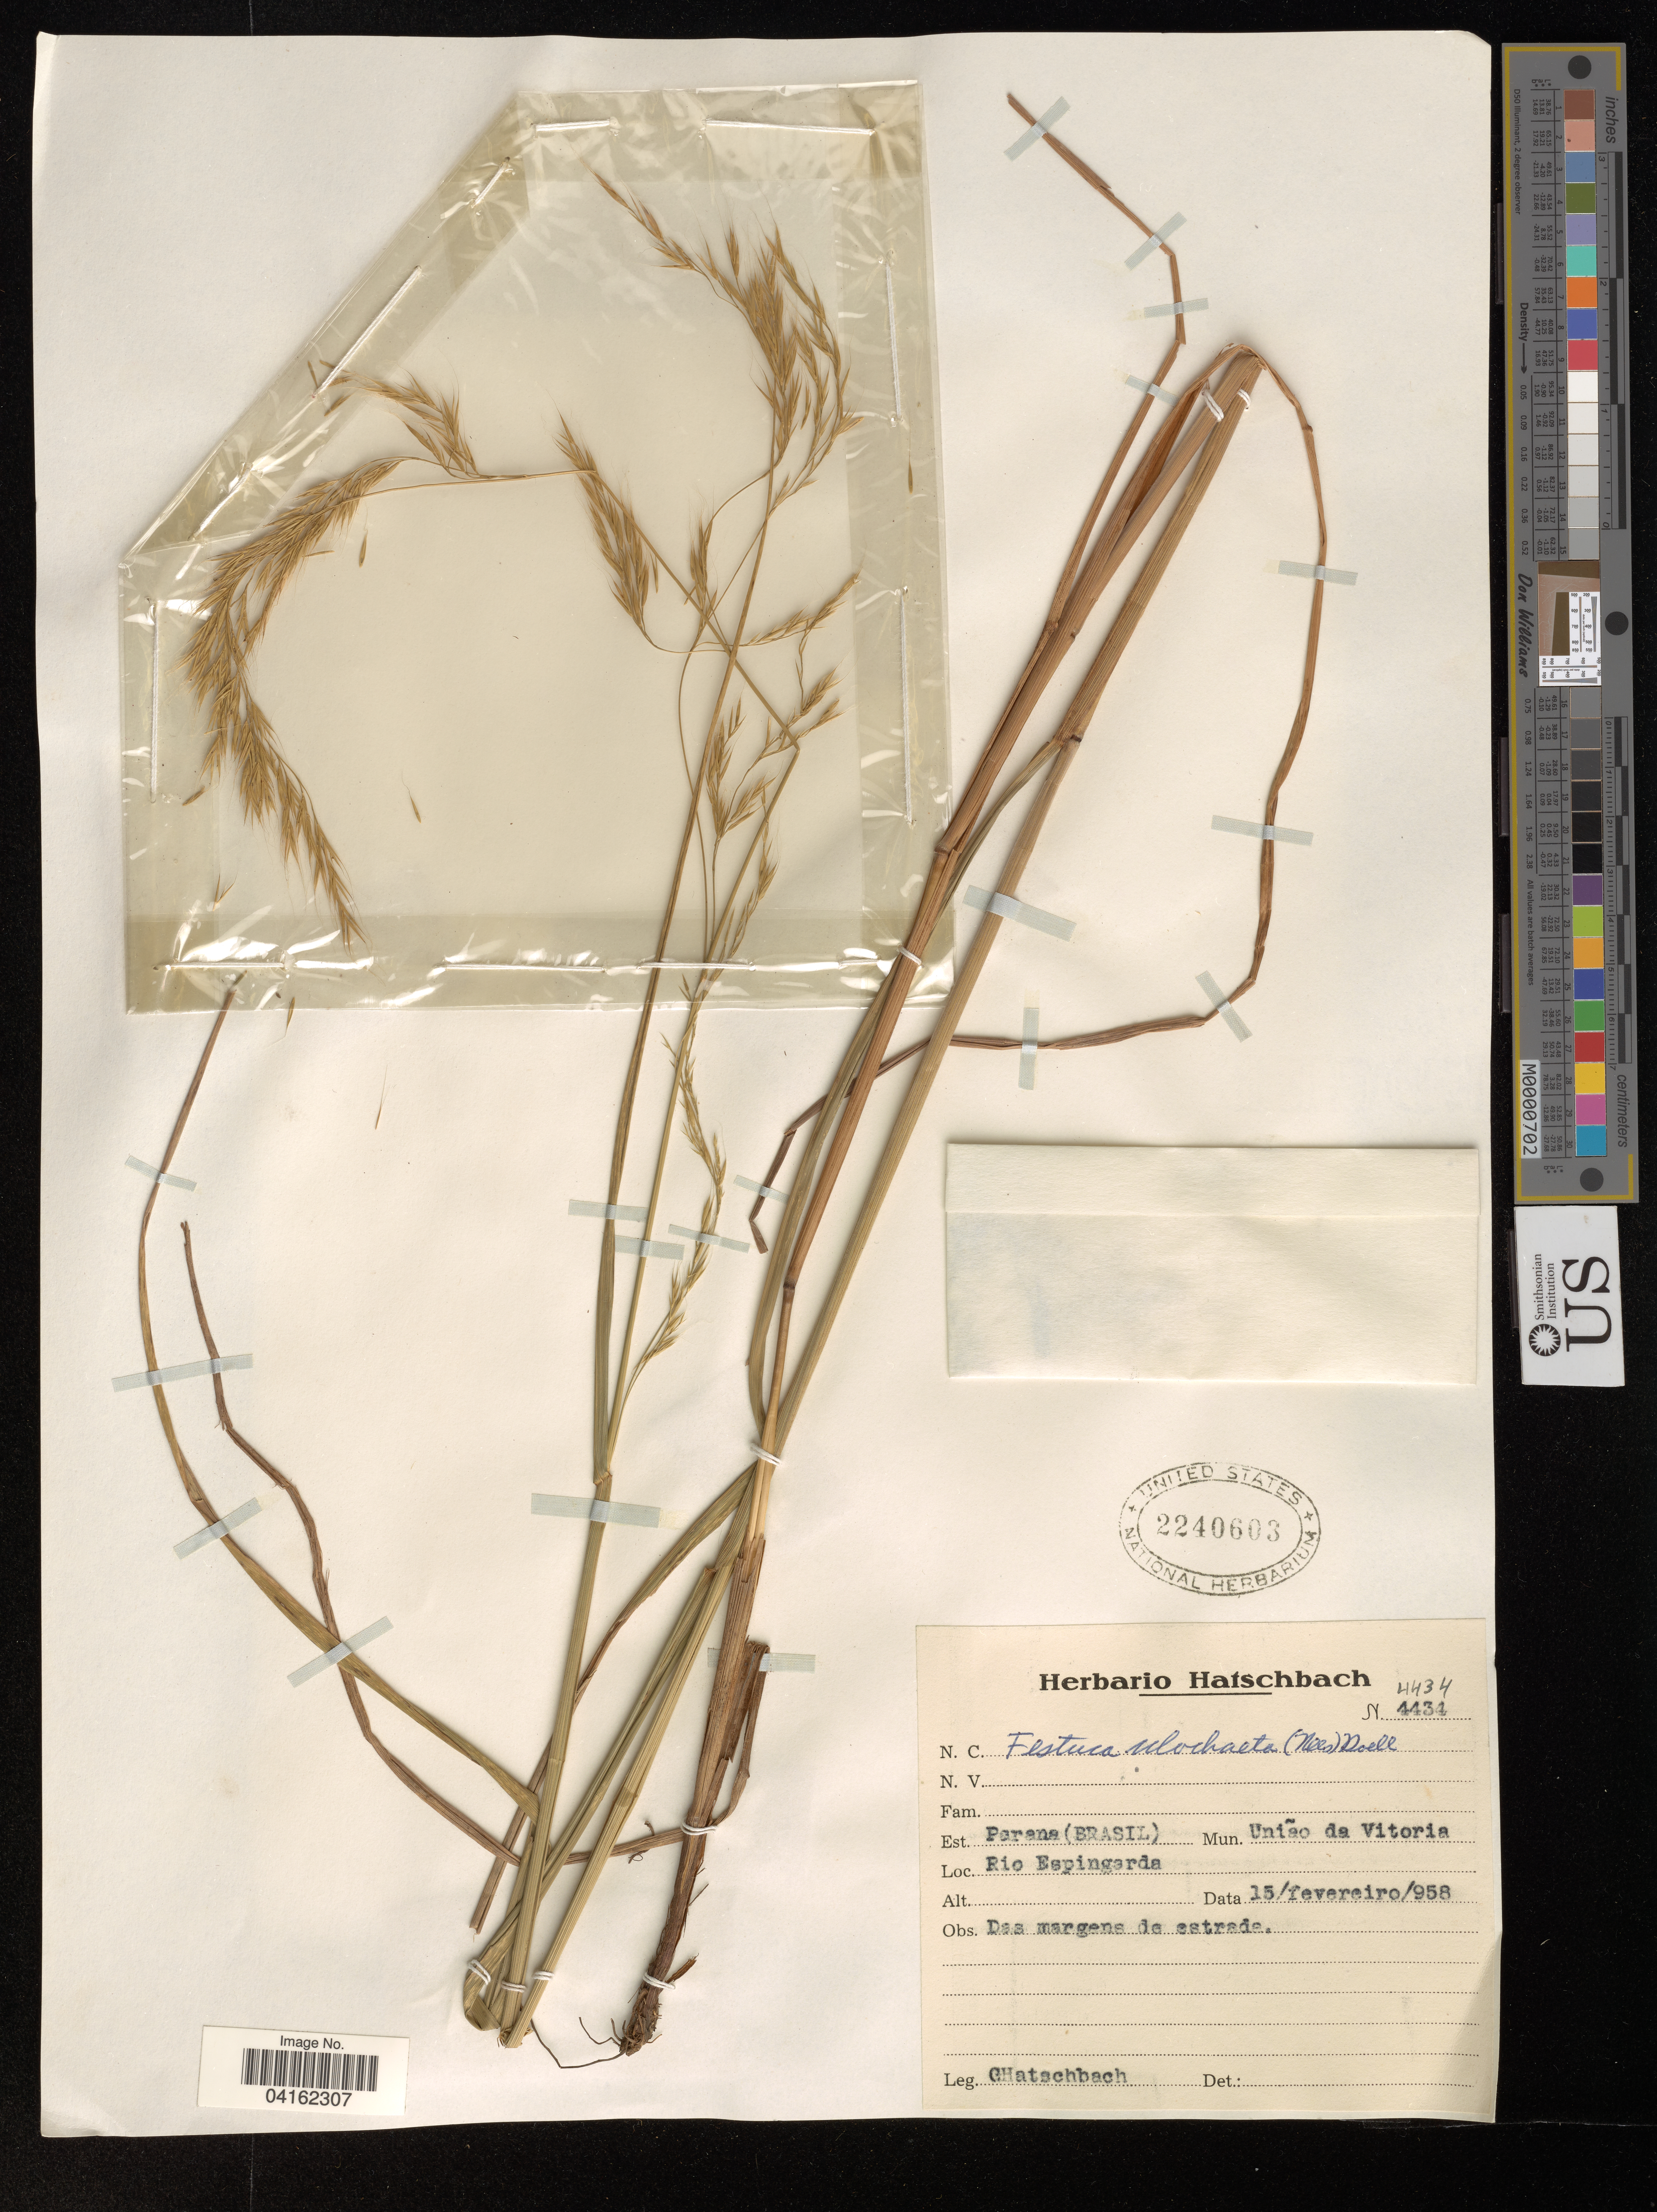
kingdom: Plantae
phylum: Tracheophyta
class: Liliopsida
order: Poales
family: Poaceae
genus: Festuca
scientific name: Festuca ulochaeta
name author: Nees ex Steud.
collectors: C. Hatschbach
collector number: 4434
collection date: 1958-02-15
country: Brazil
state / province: Paraná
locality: Mun. União da Vitoria. Rio Espingarda.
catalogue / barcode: US 2240603